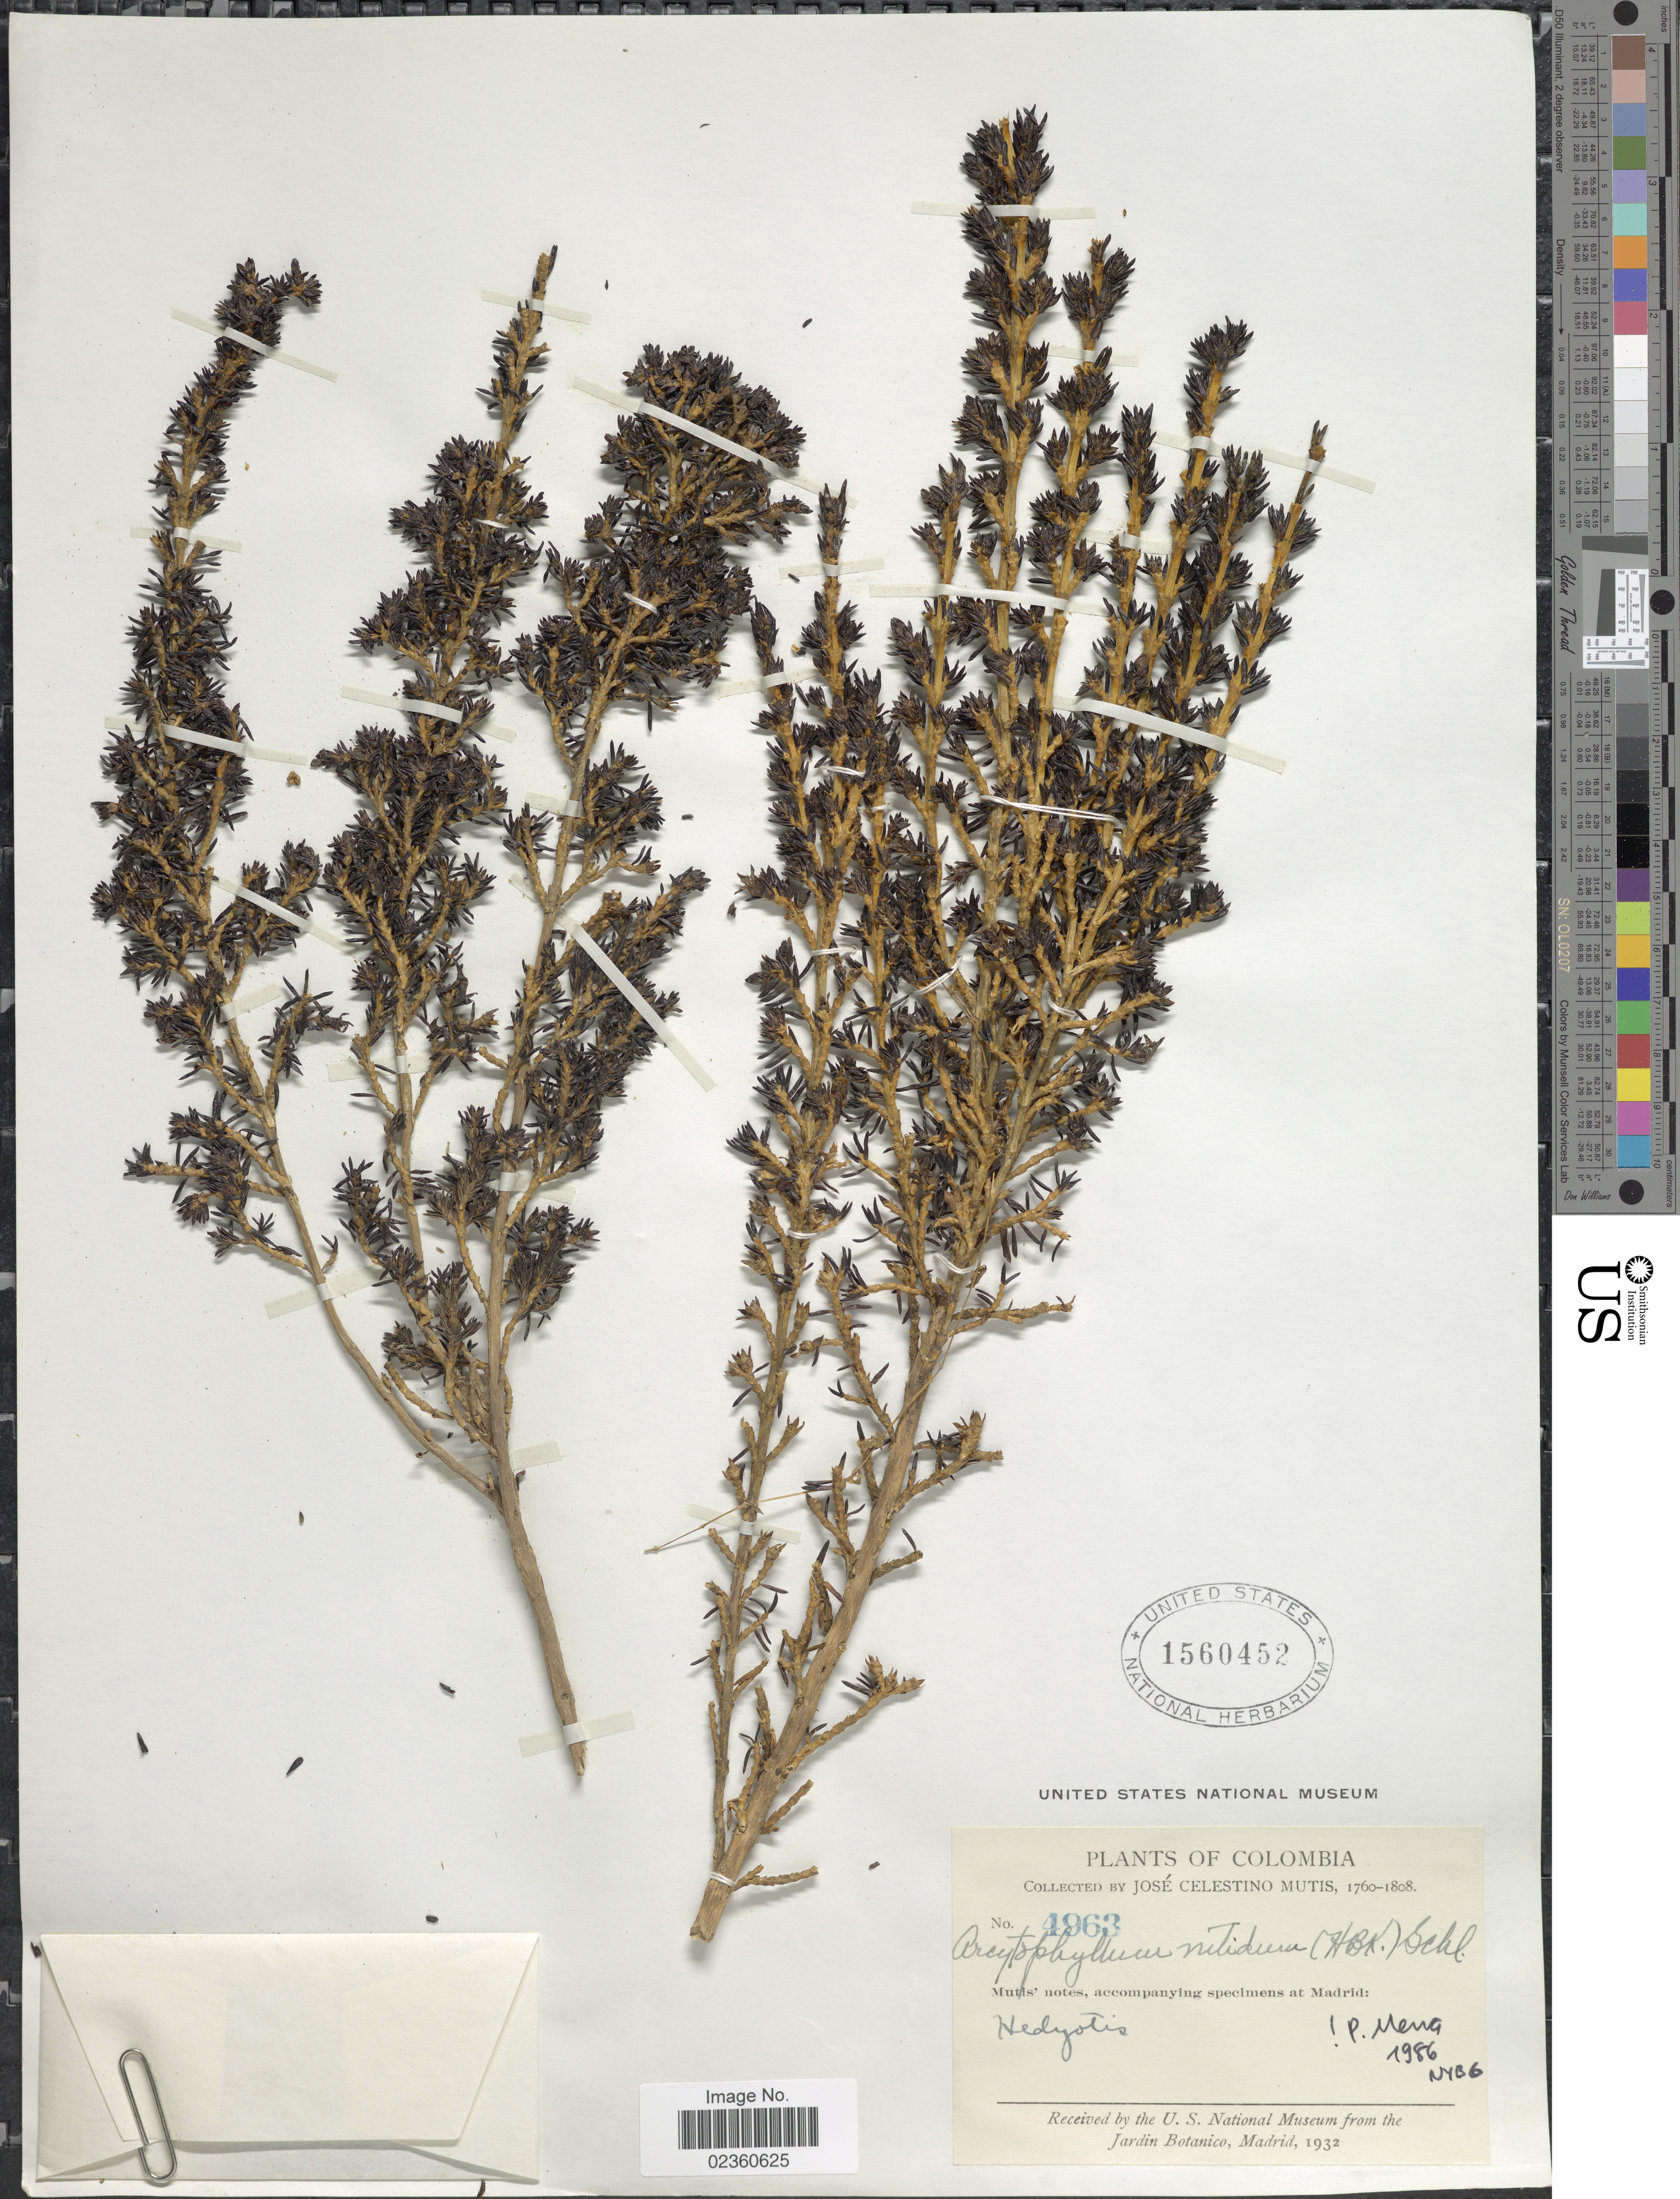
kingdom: Plantae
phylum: Tracheophyta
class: Magnoliopsida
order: Gentianales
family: Rubiaceae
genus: Arcytophyllum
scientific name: Arcytophyllum nitidum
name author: (Kunth) Schltdl.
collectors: J. C. B. Mutis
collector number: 4963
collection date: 1760/1808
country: Colombia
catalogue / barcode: US 1560452